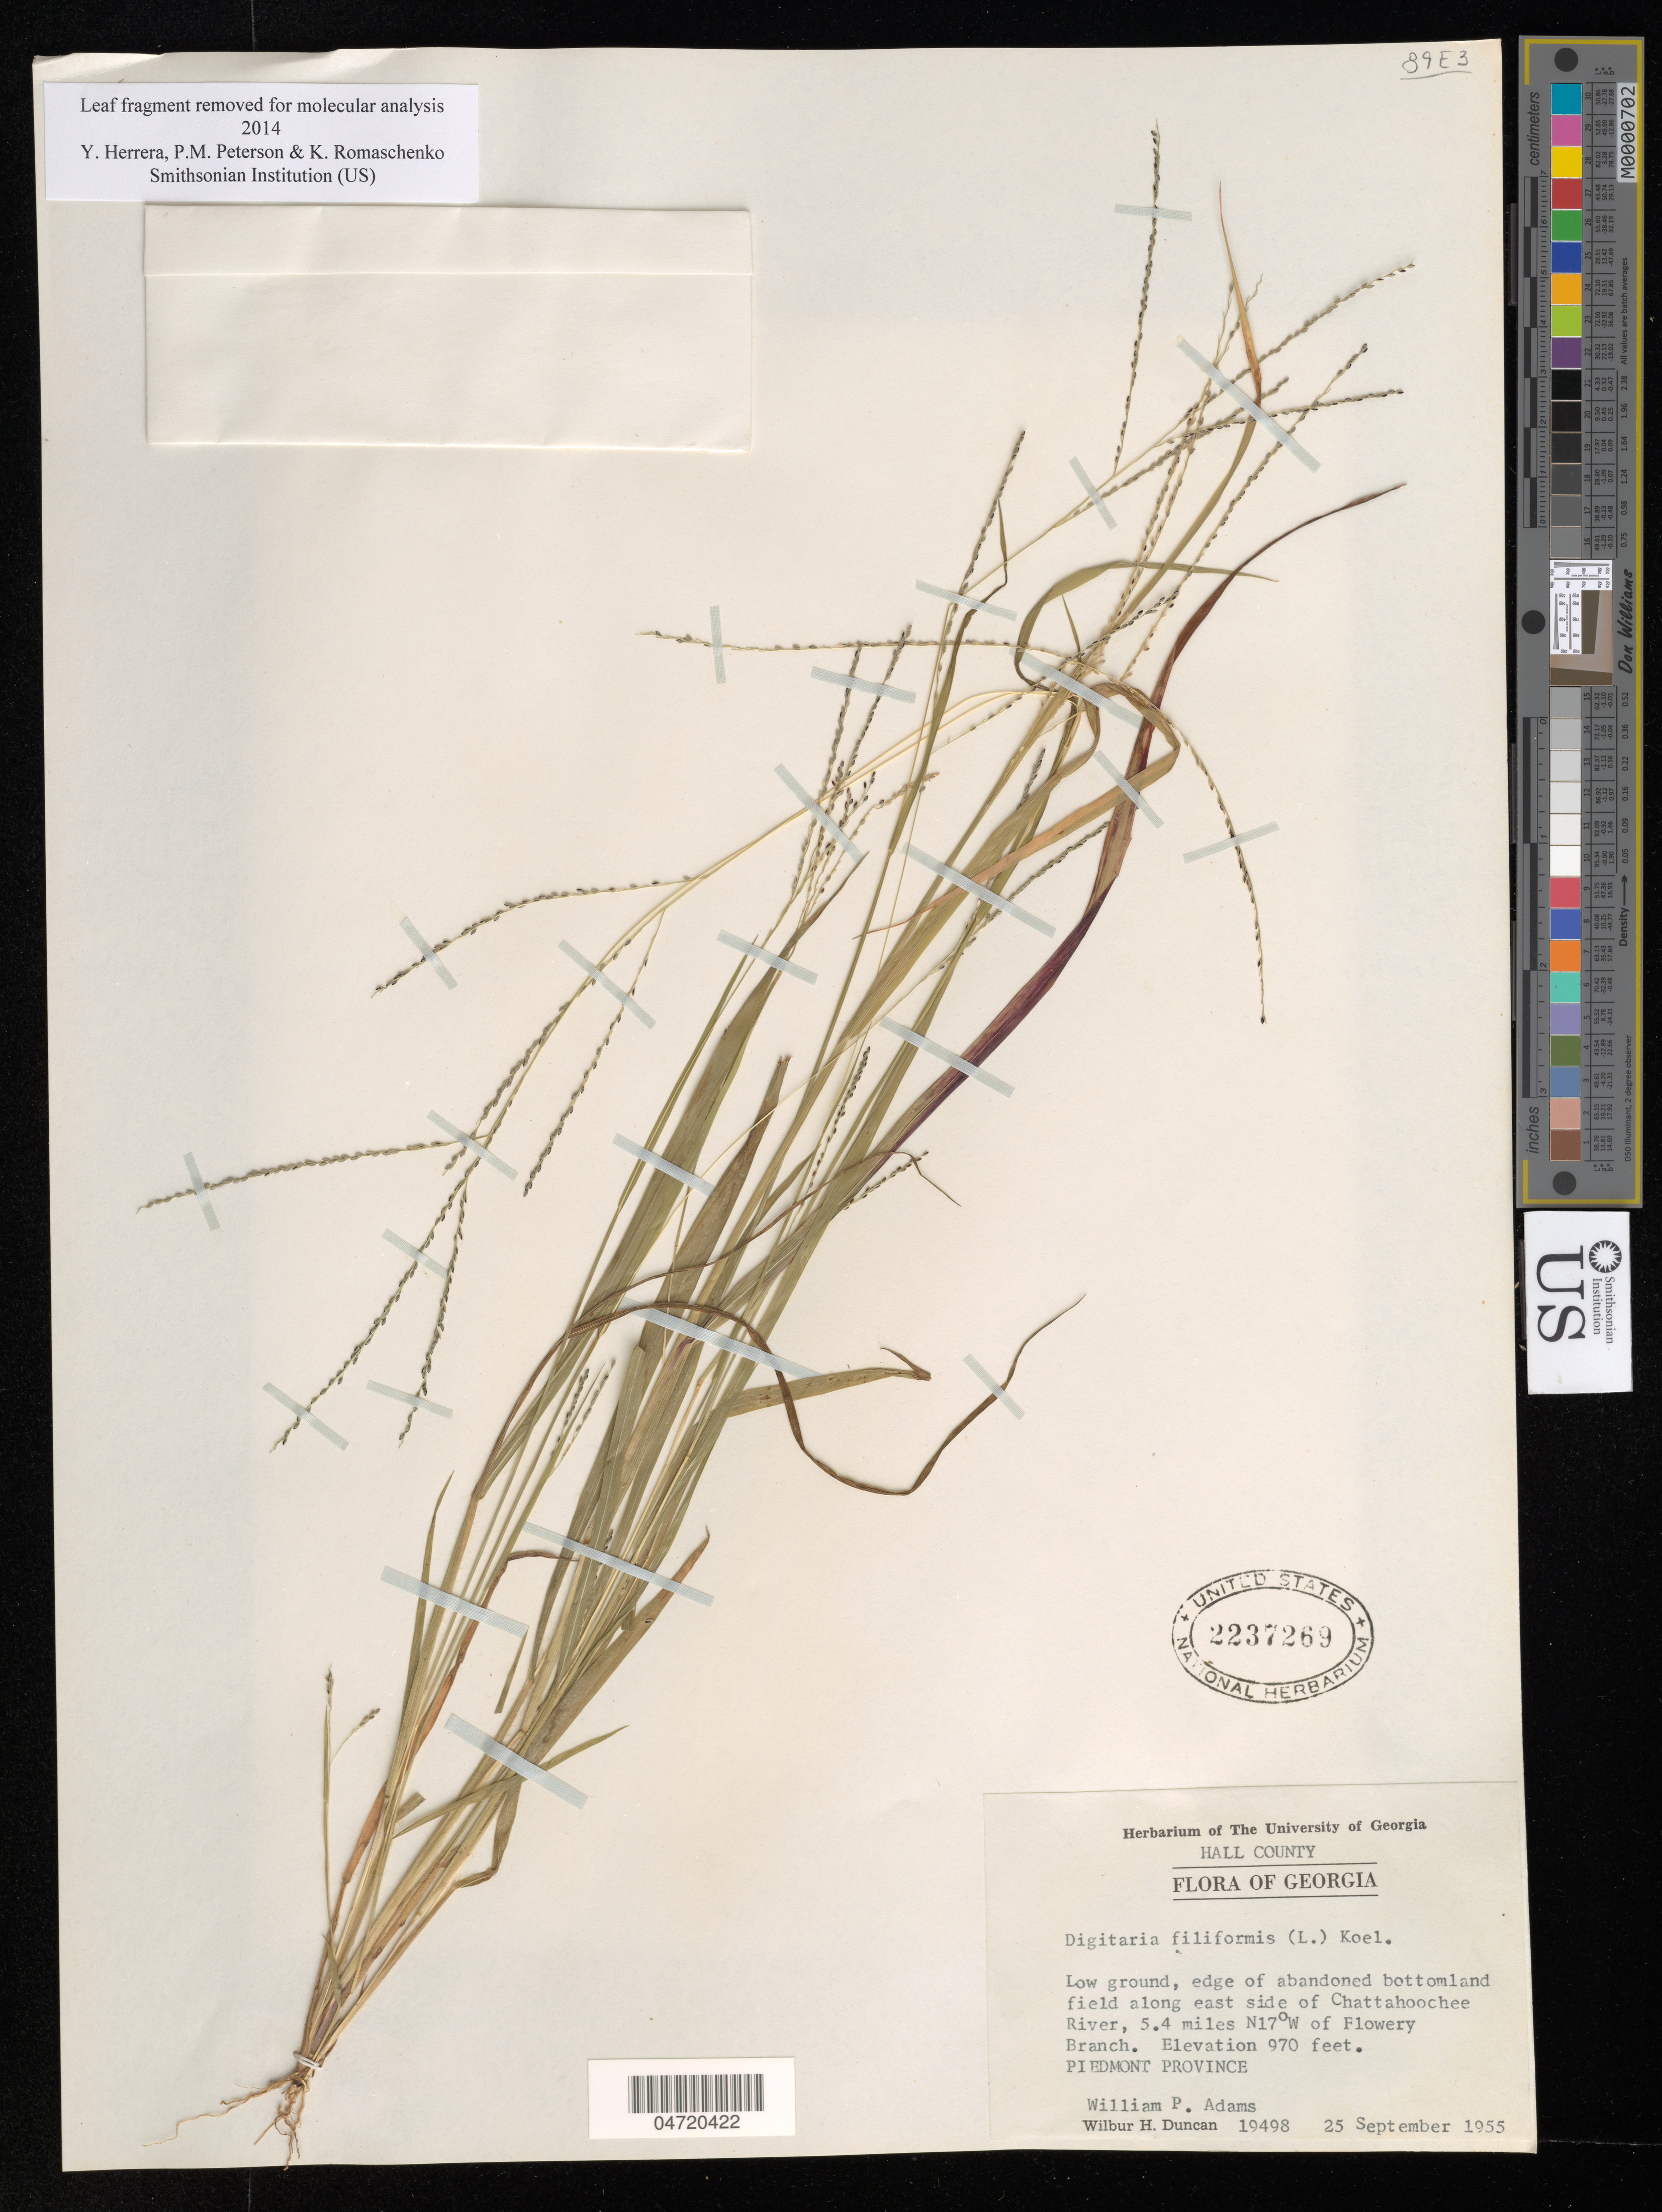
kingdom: Plantae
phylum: Tracheophyta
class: Liliopsida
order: Poales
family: Poaceae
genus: Digitaria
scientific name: Digitaria filiformis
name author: (L.) Koeler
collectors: W. P. Adams & W. H. Duncan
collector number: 19498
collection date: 1955-09-25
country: United States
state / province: Georgia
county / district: Hall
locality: Hall County. Low ground, edge of abandoned bottomland field along east side of Chattahoochee River, 5.4 miles N17°W of Flowery Branch. Piedmont Province.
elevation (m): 296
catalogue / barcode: US 2237269